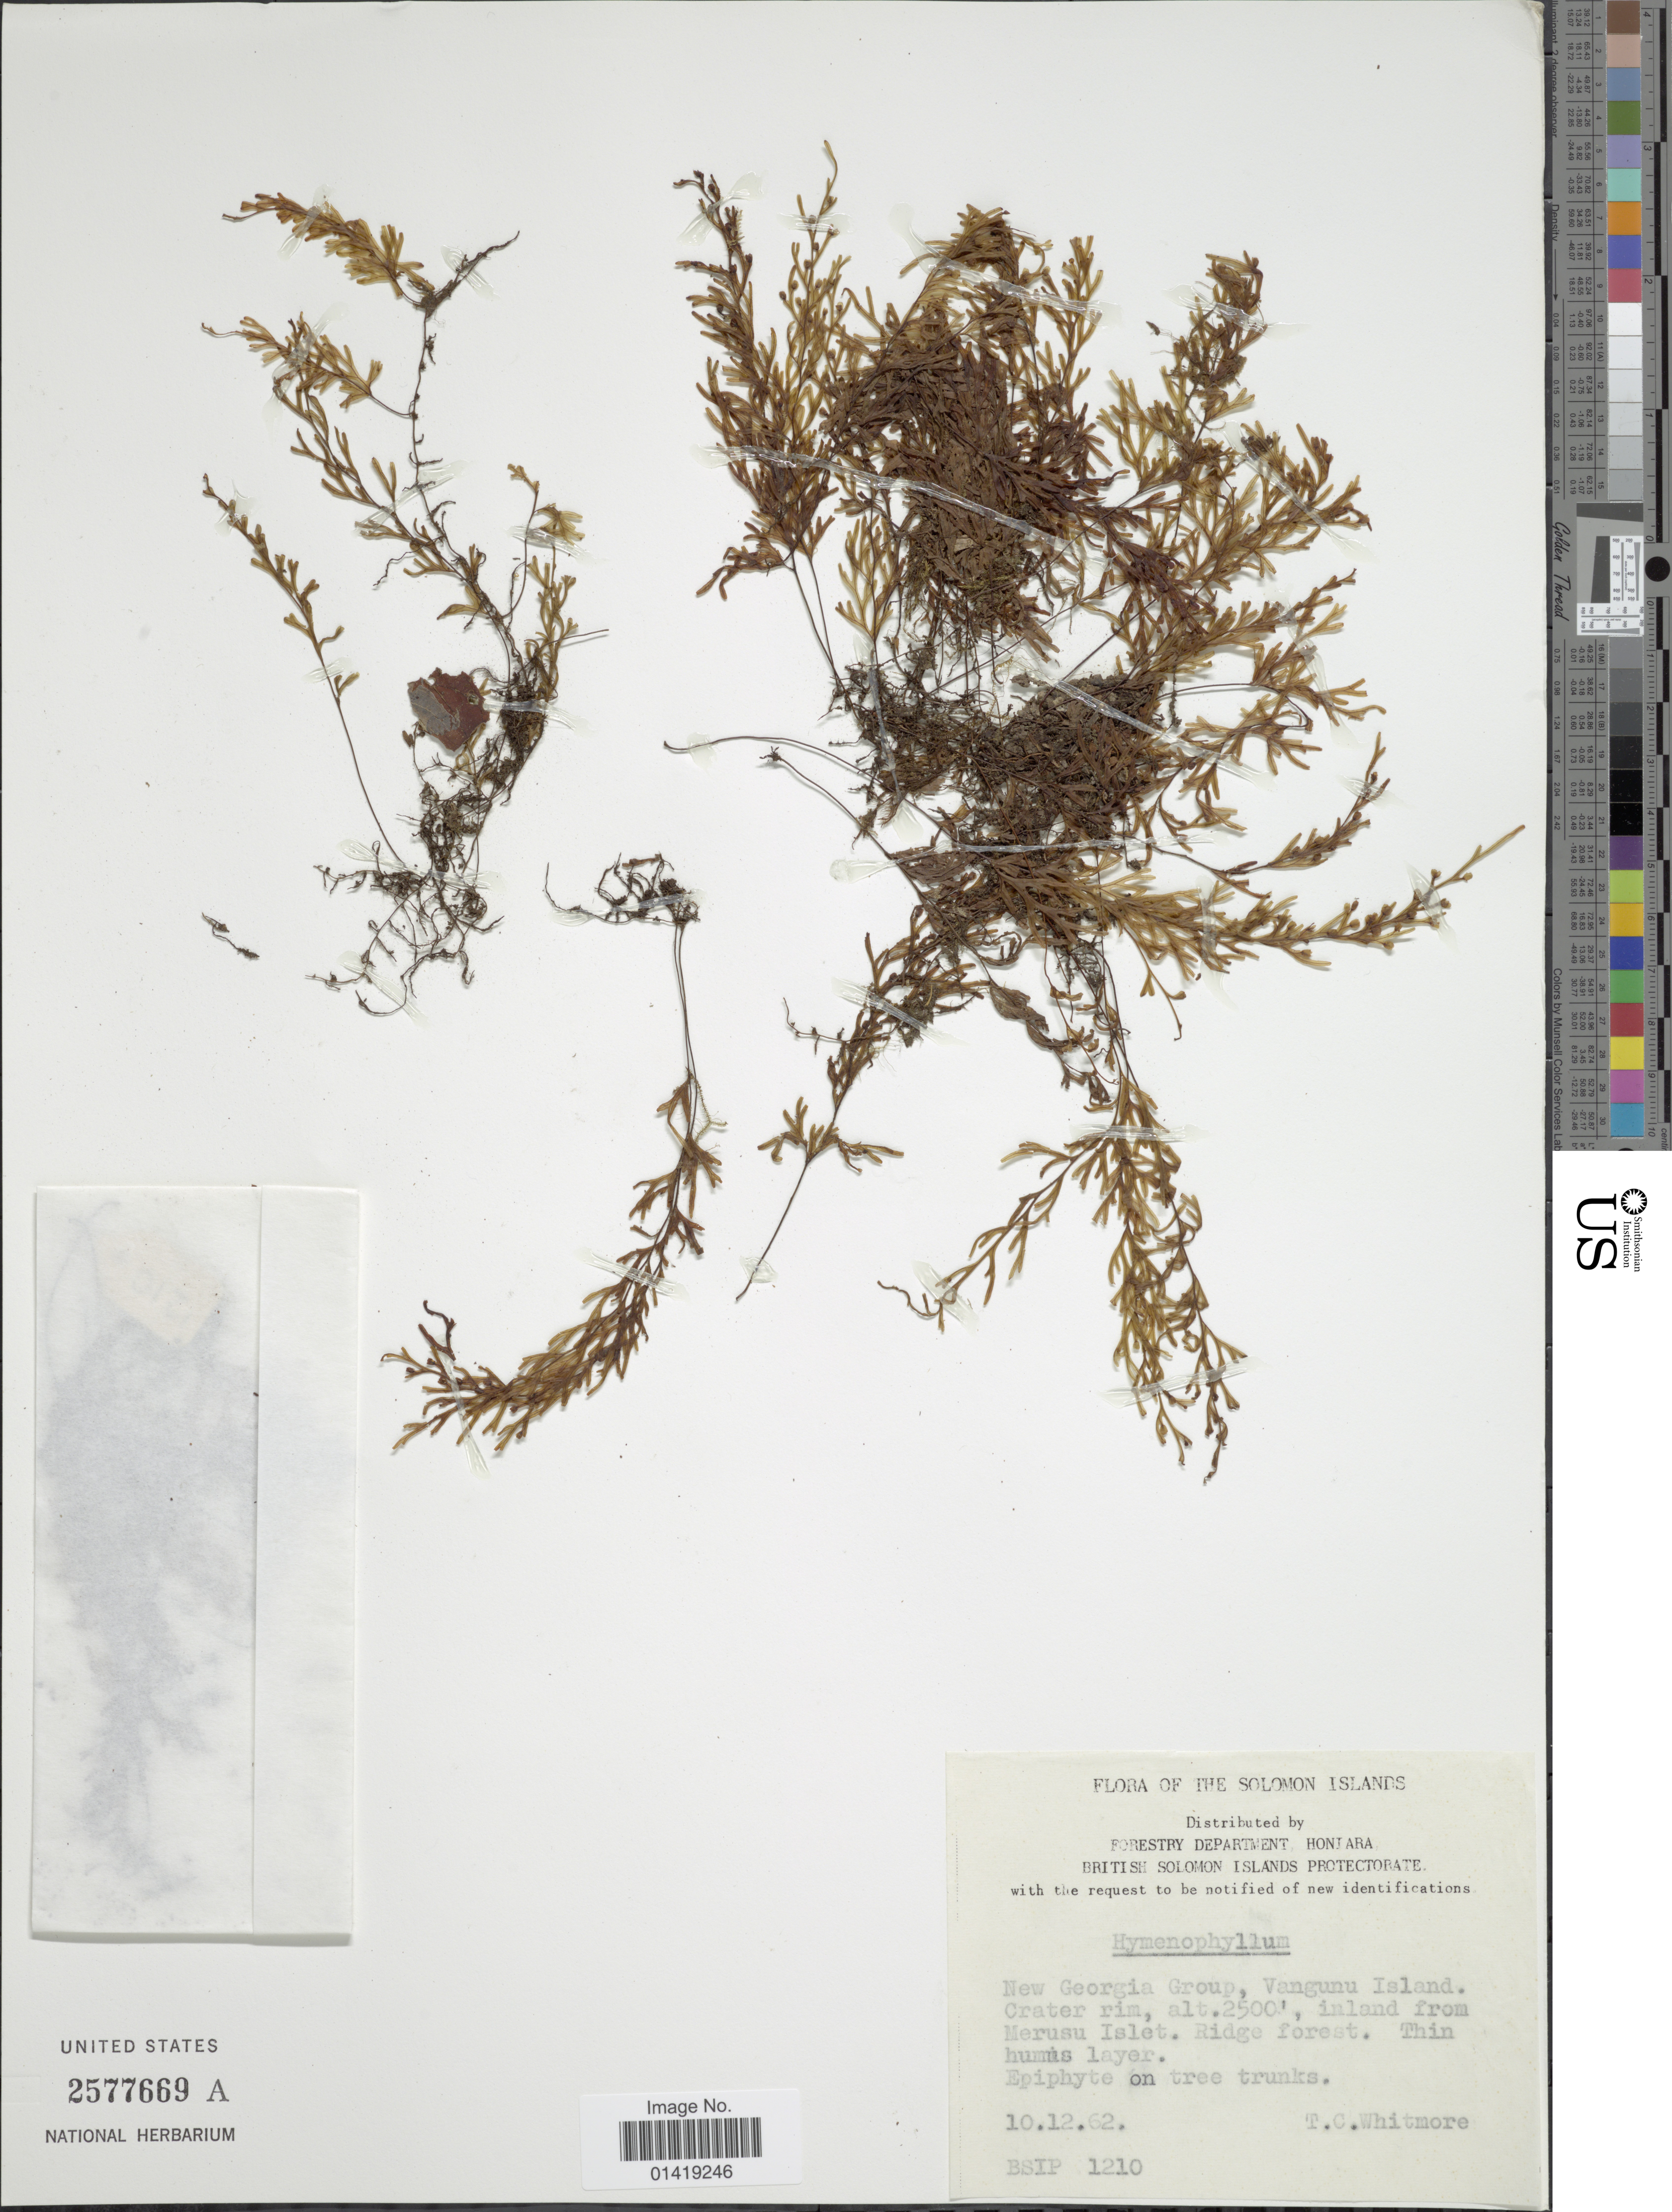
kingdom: Plantae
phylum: Tracheophyta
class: Polypodiopsida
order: Hymenophyllales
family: Hymenophyllaceae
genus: Hymenophyllum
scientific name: Hymenophyllum sp.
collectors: T. C. Whitmore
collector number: BSIP1210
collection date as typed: Transcribed d/m/y: 10/12/62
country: Solomon Islands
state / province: Solomon Islands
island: New Georgia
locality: New Georgia Group Vangunu Island crater rim inland from Merusu Islet.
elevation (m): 762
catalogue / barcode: US 2577669A